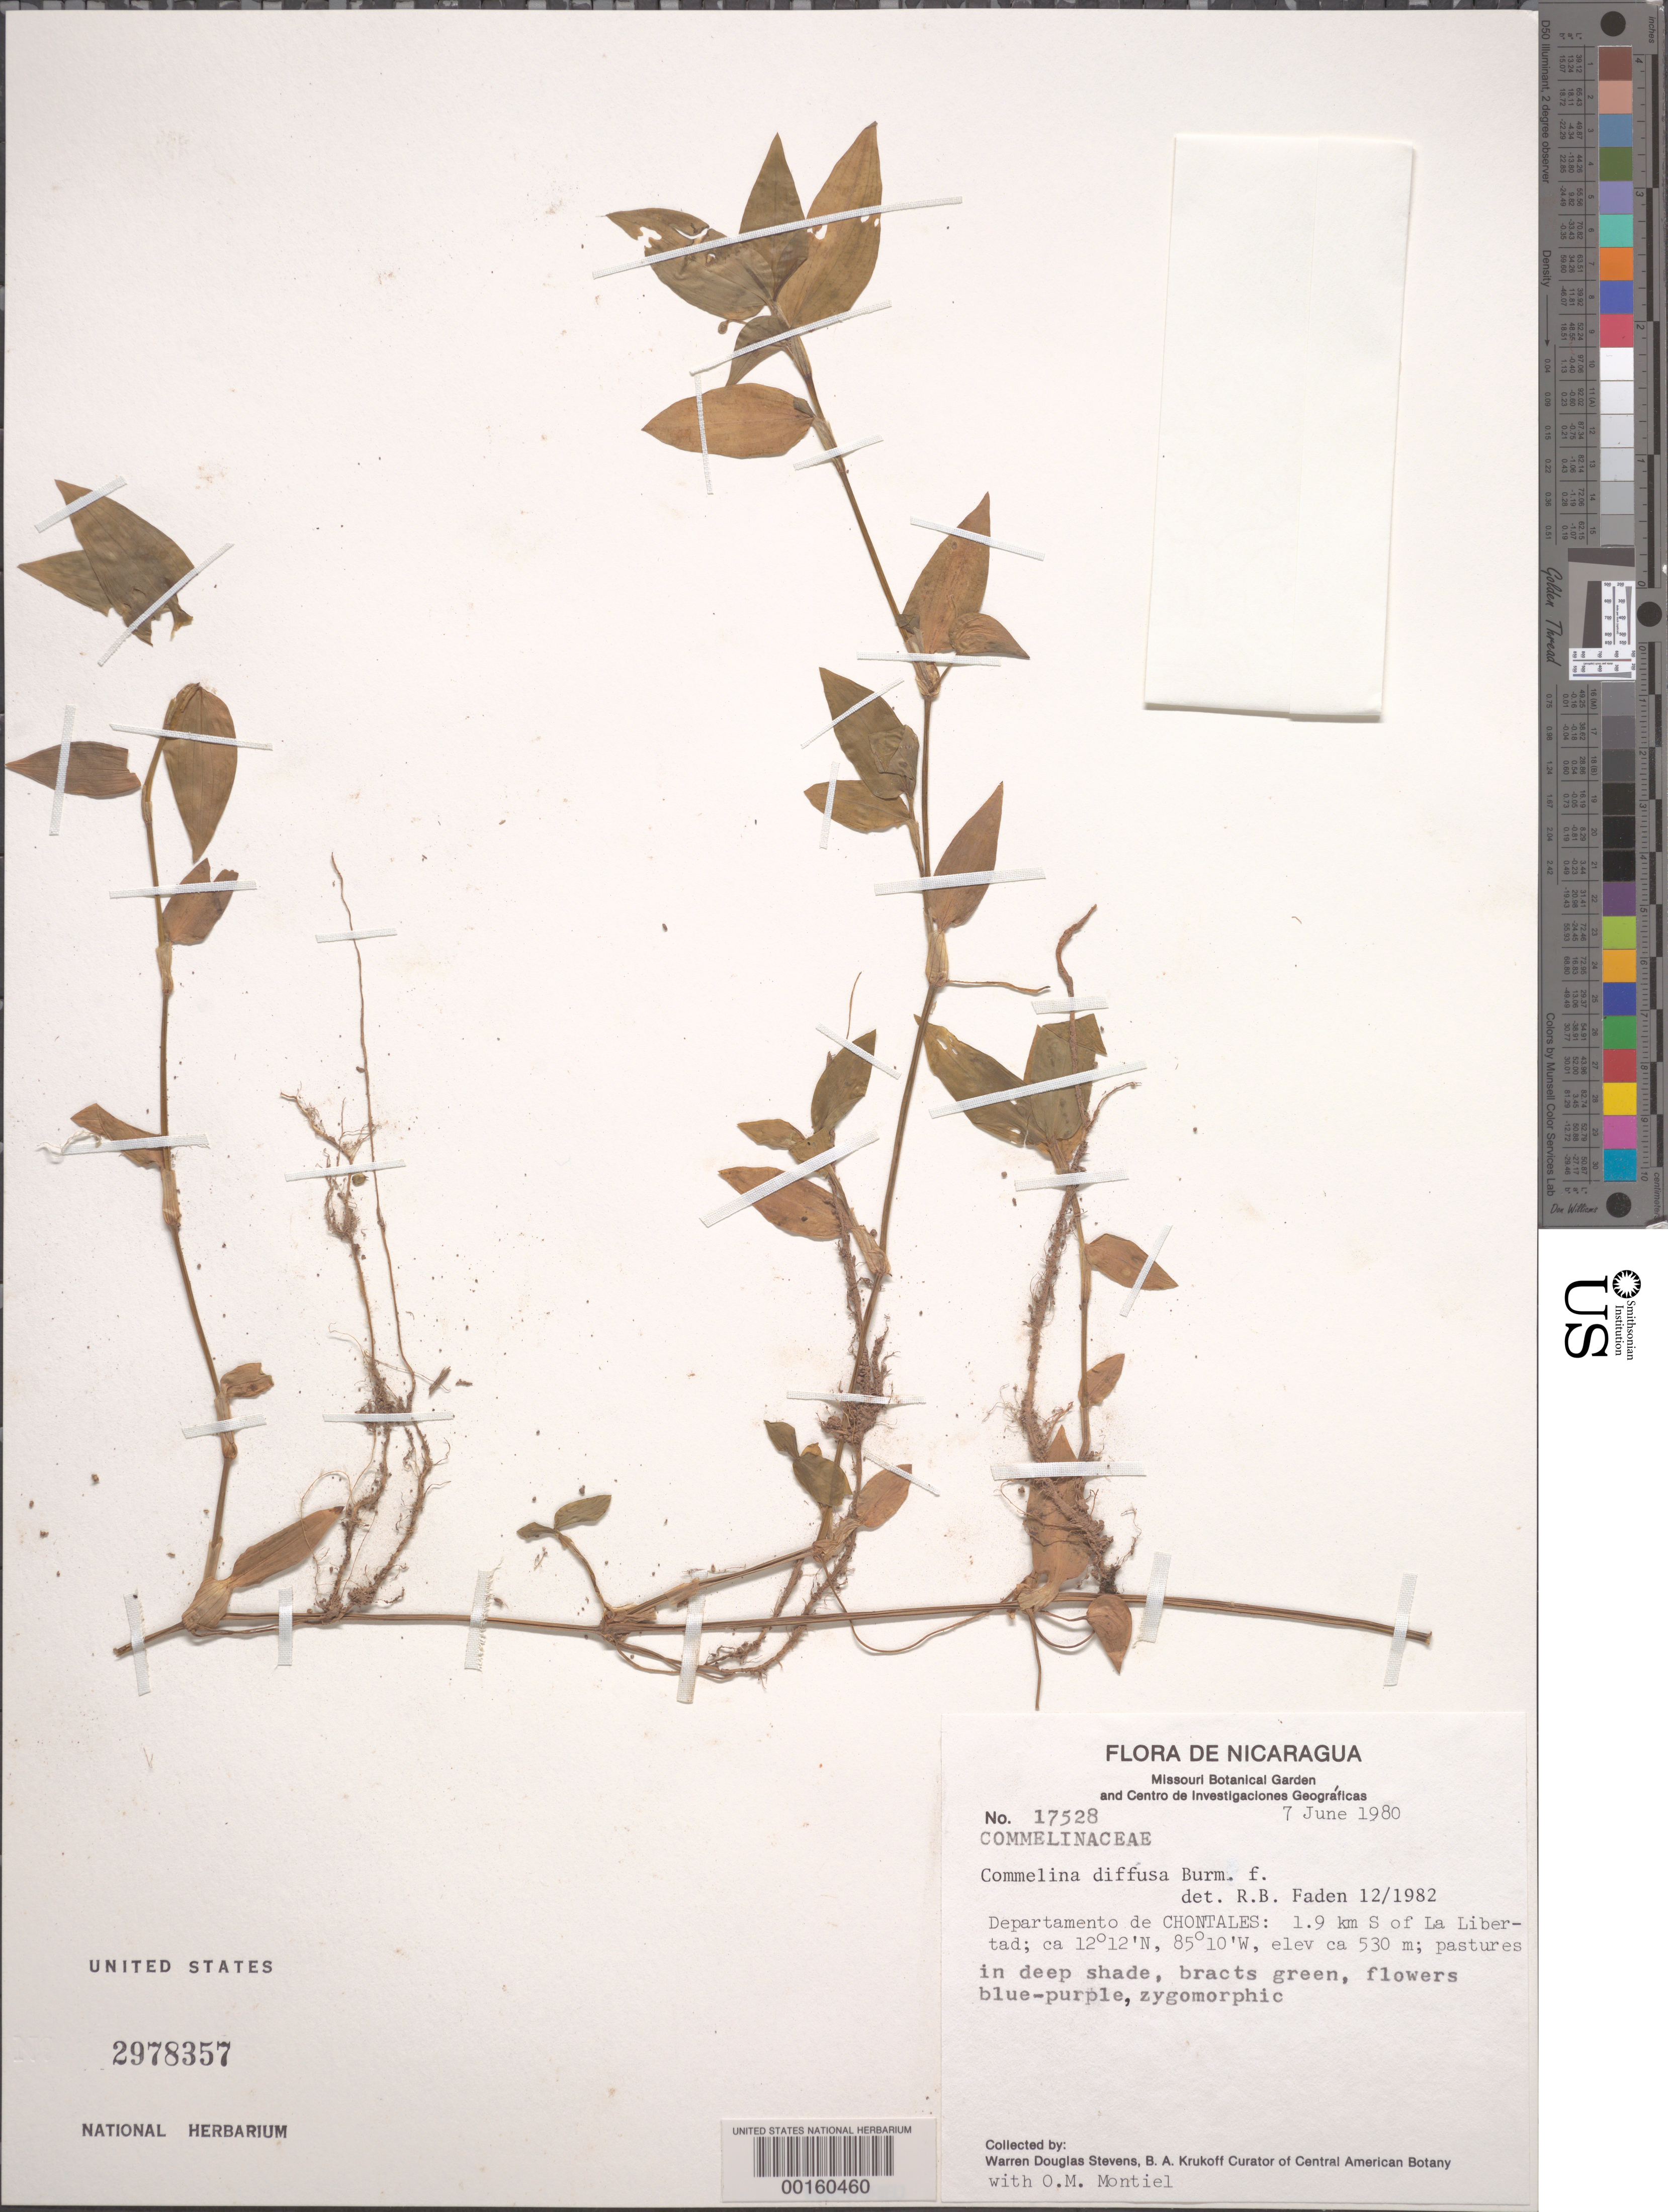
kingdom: Plantae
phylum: Tracheophyta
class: Liliopsida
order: Commelinales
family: Commelinaceae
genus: Commelina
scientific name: Commelina diffusa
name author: Burm. f.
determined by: Faden, Robert B., (US), Smithsonian Institution - National Museum of Natural History (UNITED STATES)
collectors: W. D. Stevens & O. Montiel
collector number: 17528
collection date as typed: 07 Jun 1980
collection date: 1980-06-07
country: Nicaragua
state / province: Chontales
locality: S of la libertad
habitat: Shaded pasture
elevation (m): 530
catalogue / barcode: US 2978357